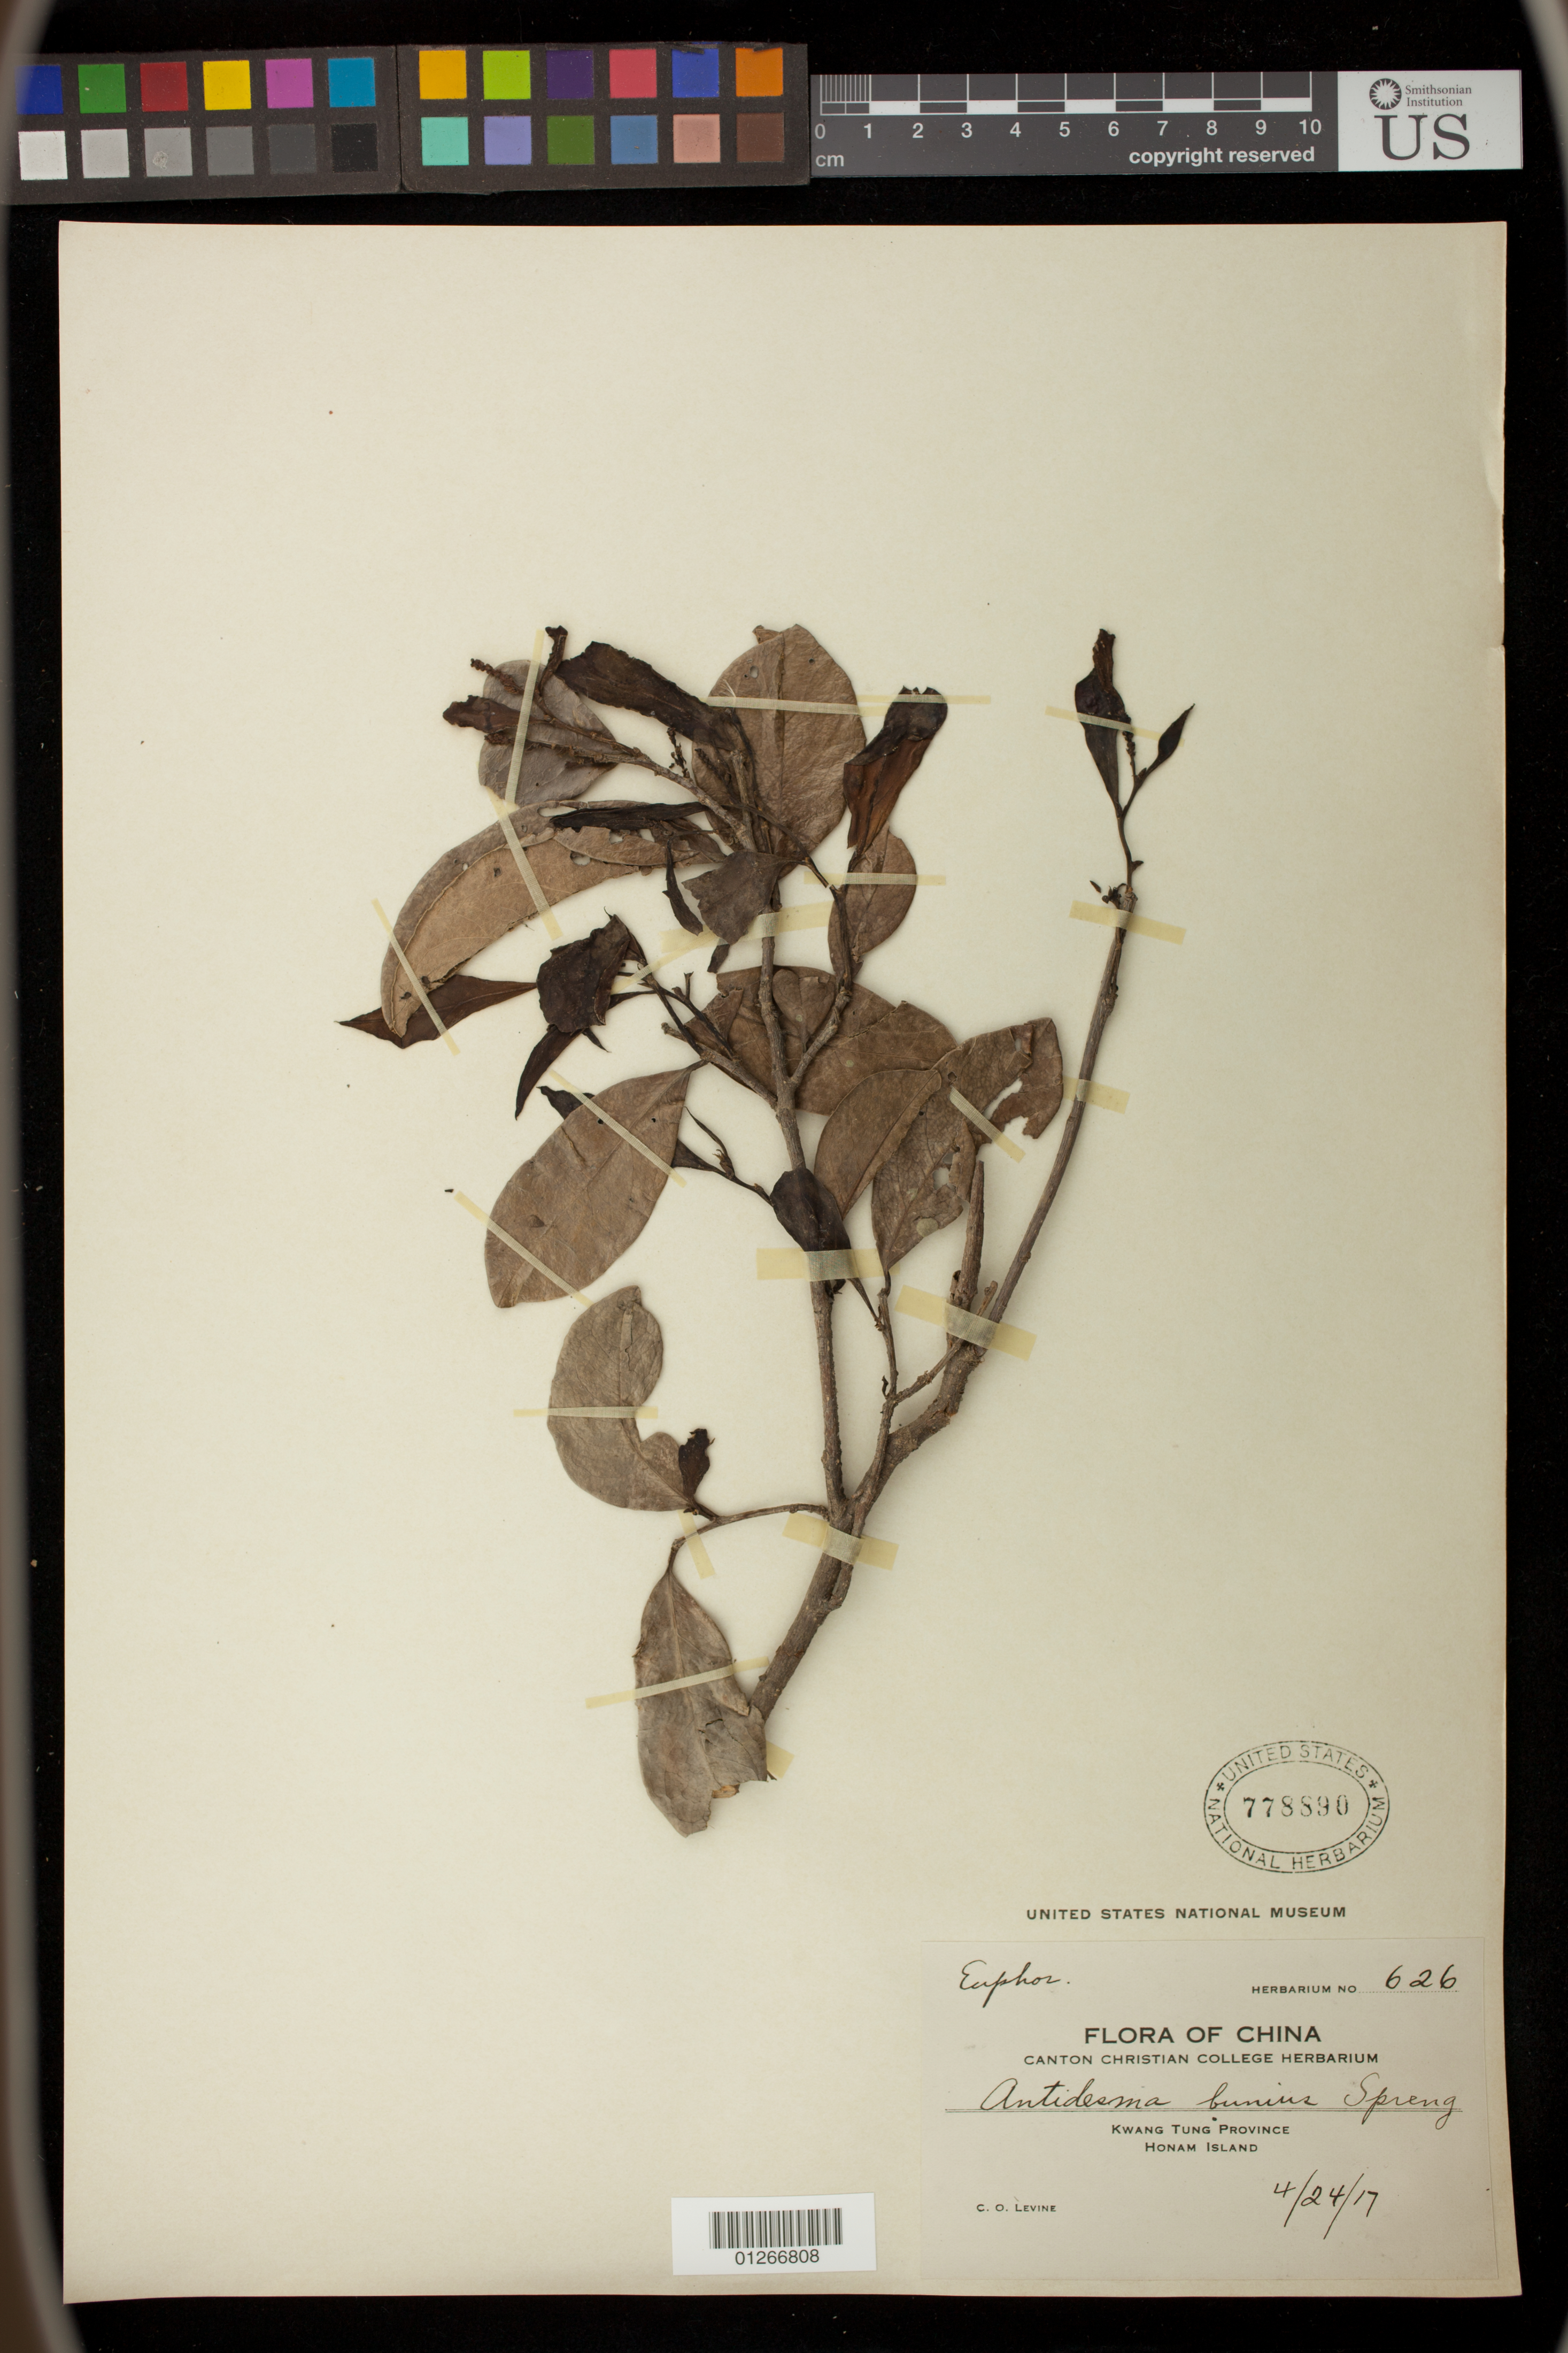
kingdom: Plantae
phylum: Tracheophyta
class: Magnoliopsida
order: Malpighiales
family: Phyllanthaceae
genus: Antidesma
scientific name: Antidesma bunius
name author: (L.) Spreng.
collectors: C. O. Levine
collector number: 626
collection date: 1917-04-24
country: China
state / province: Guangdong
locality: Canton, Honam Island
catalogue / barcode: US 778890